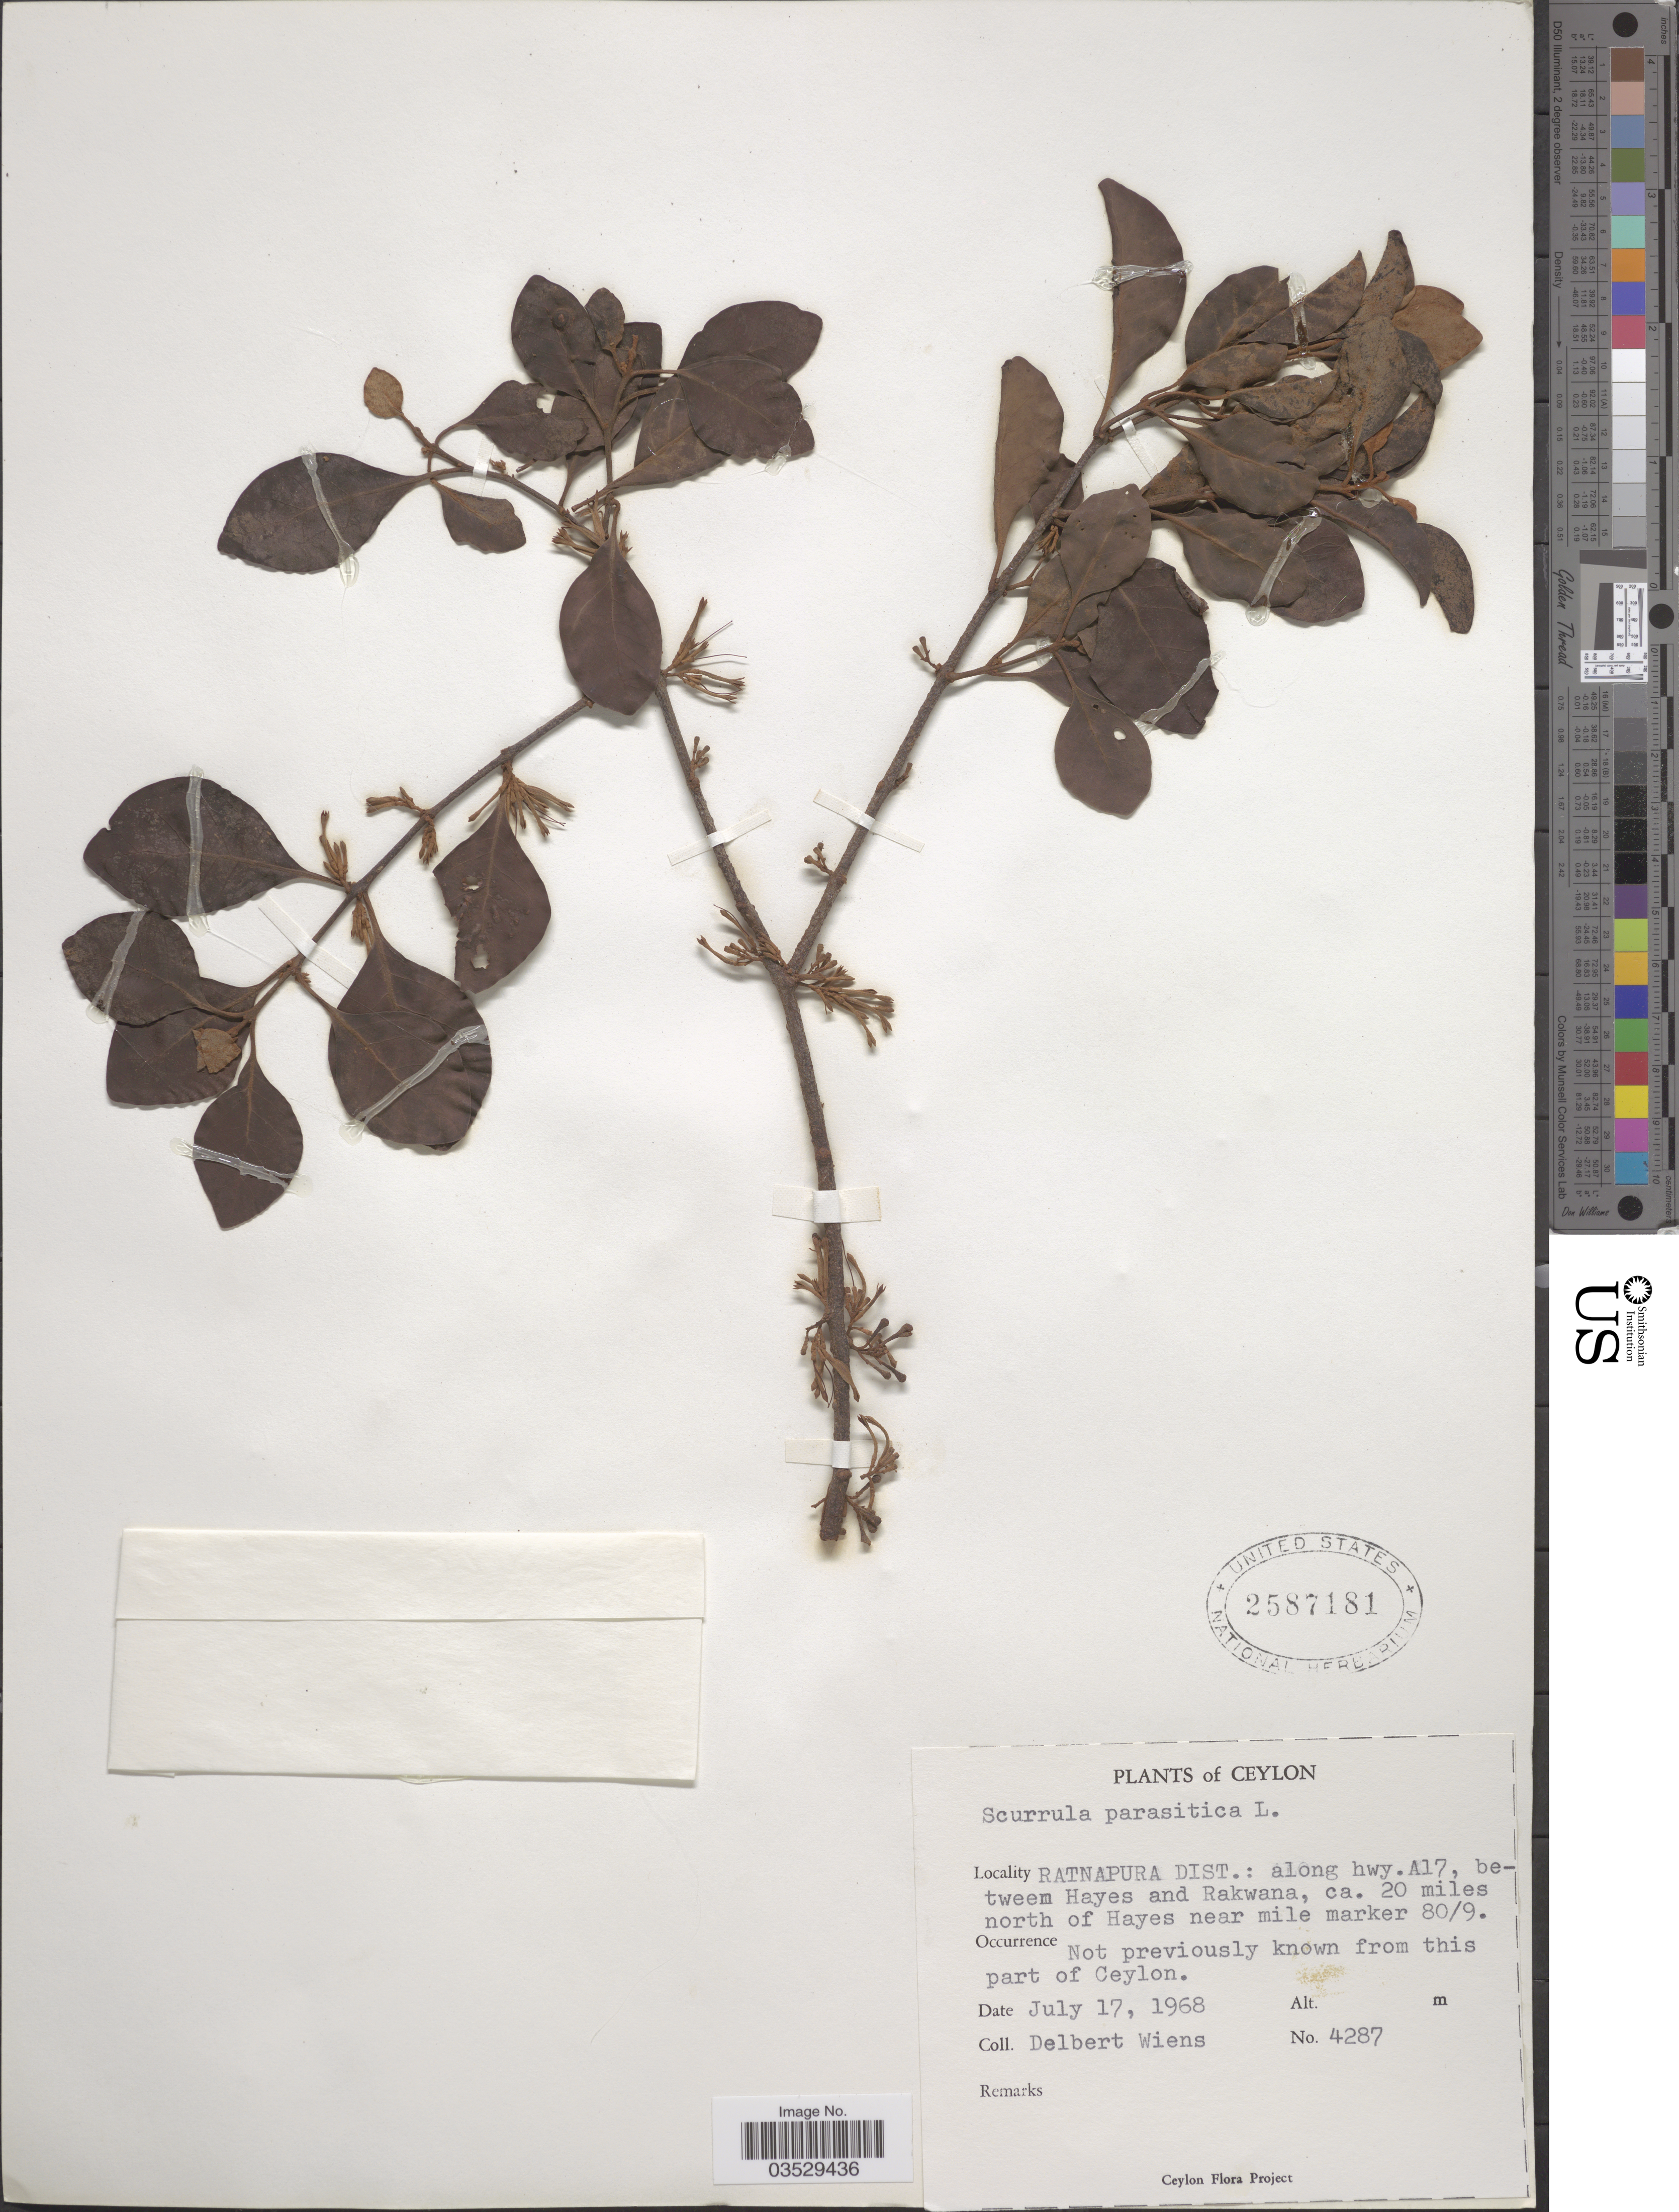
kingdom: Plantae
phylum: Tracheophyta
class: Magnoliopsida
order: Santalales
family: Loranthaceae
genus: Scurrula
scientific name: Scurrula parasitica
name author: L.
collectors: D. Wiens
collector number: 4287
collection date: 1968-07-17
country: Sri Lanka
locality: Ceylon. Ratnapura Dist.: along hwy. A17, between Hayes and Rakwana, ca. 20 miles north of Hayes near mile marker 80/9.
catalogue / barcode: US 2587181